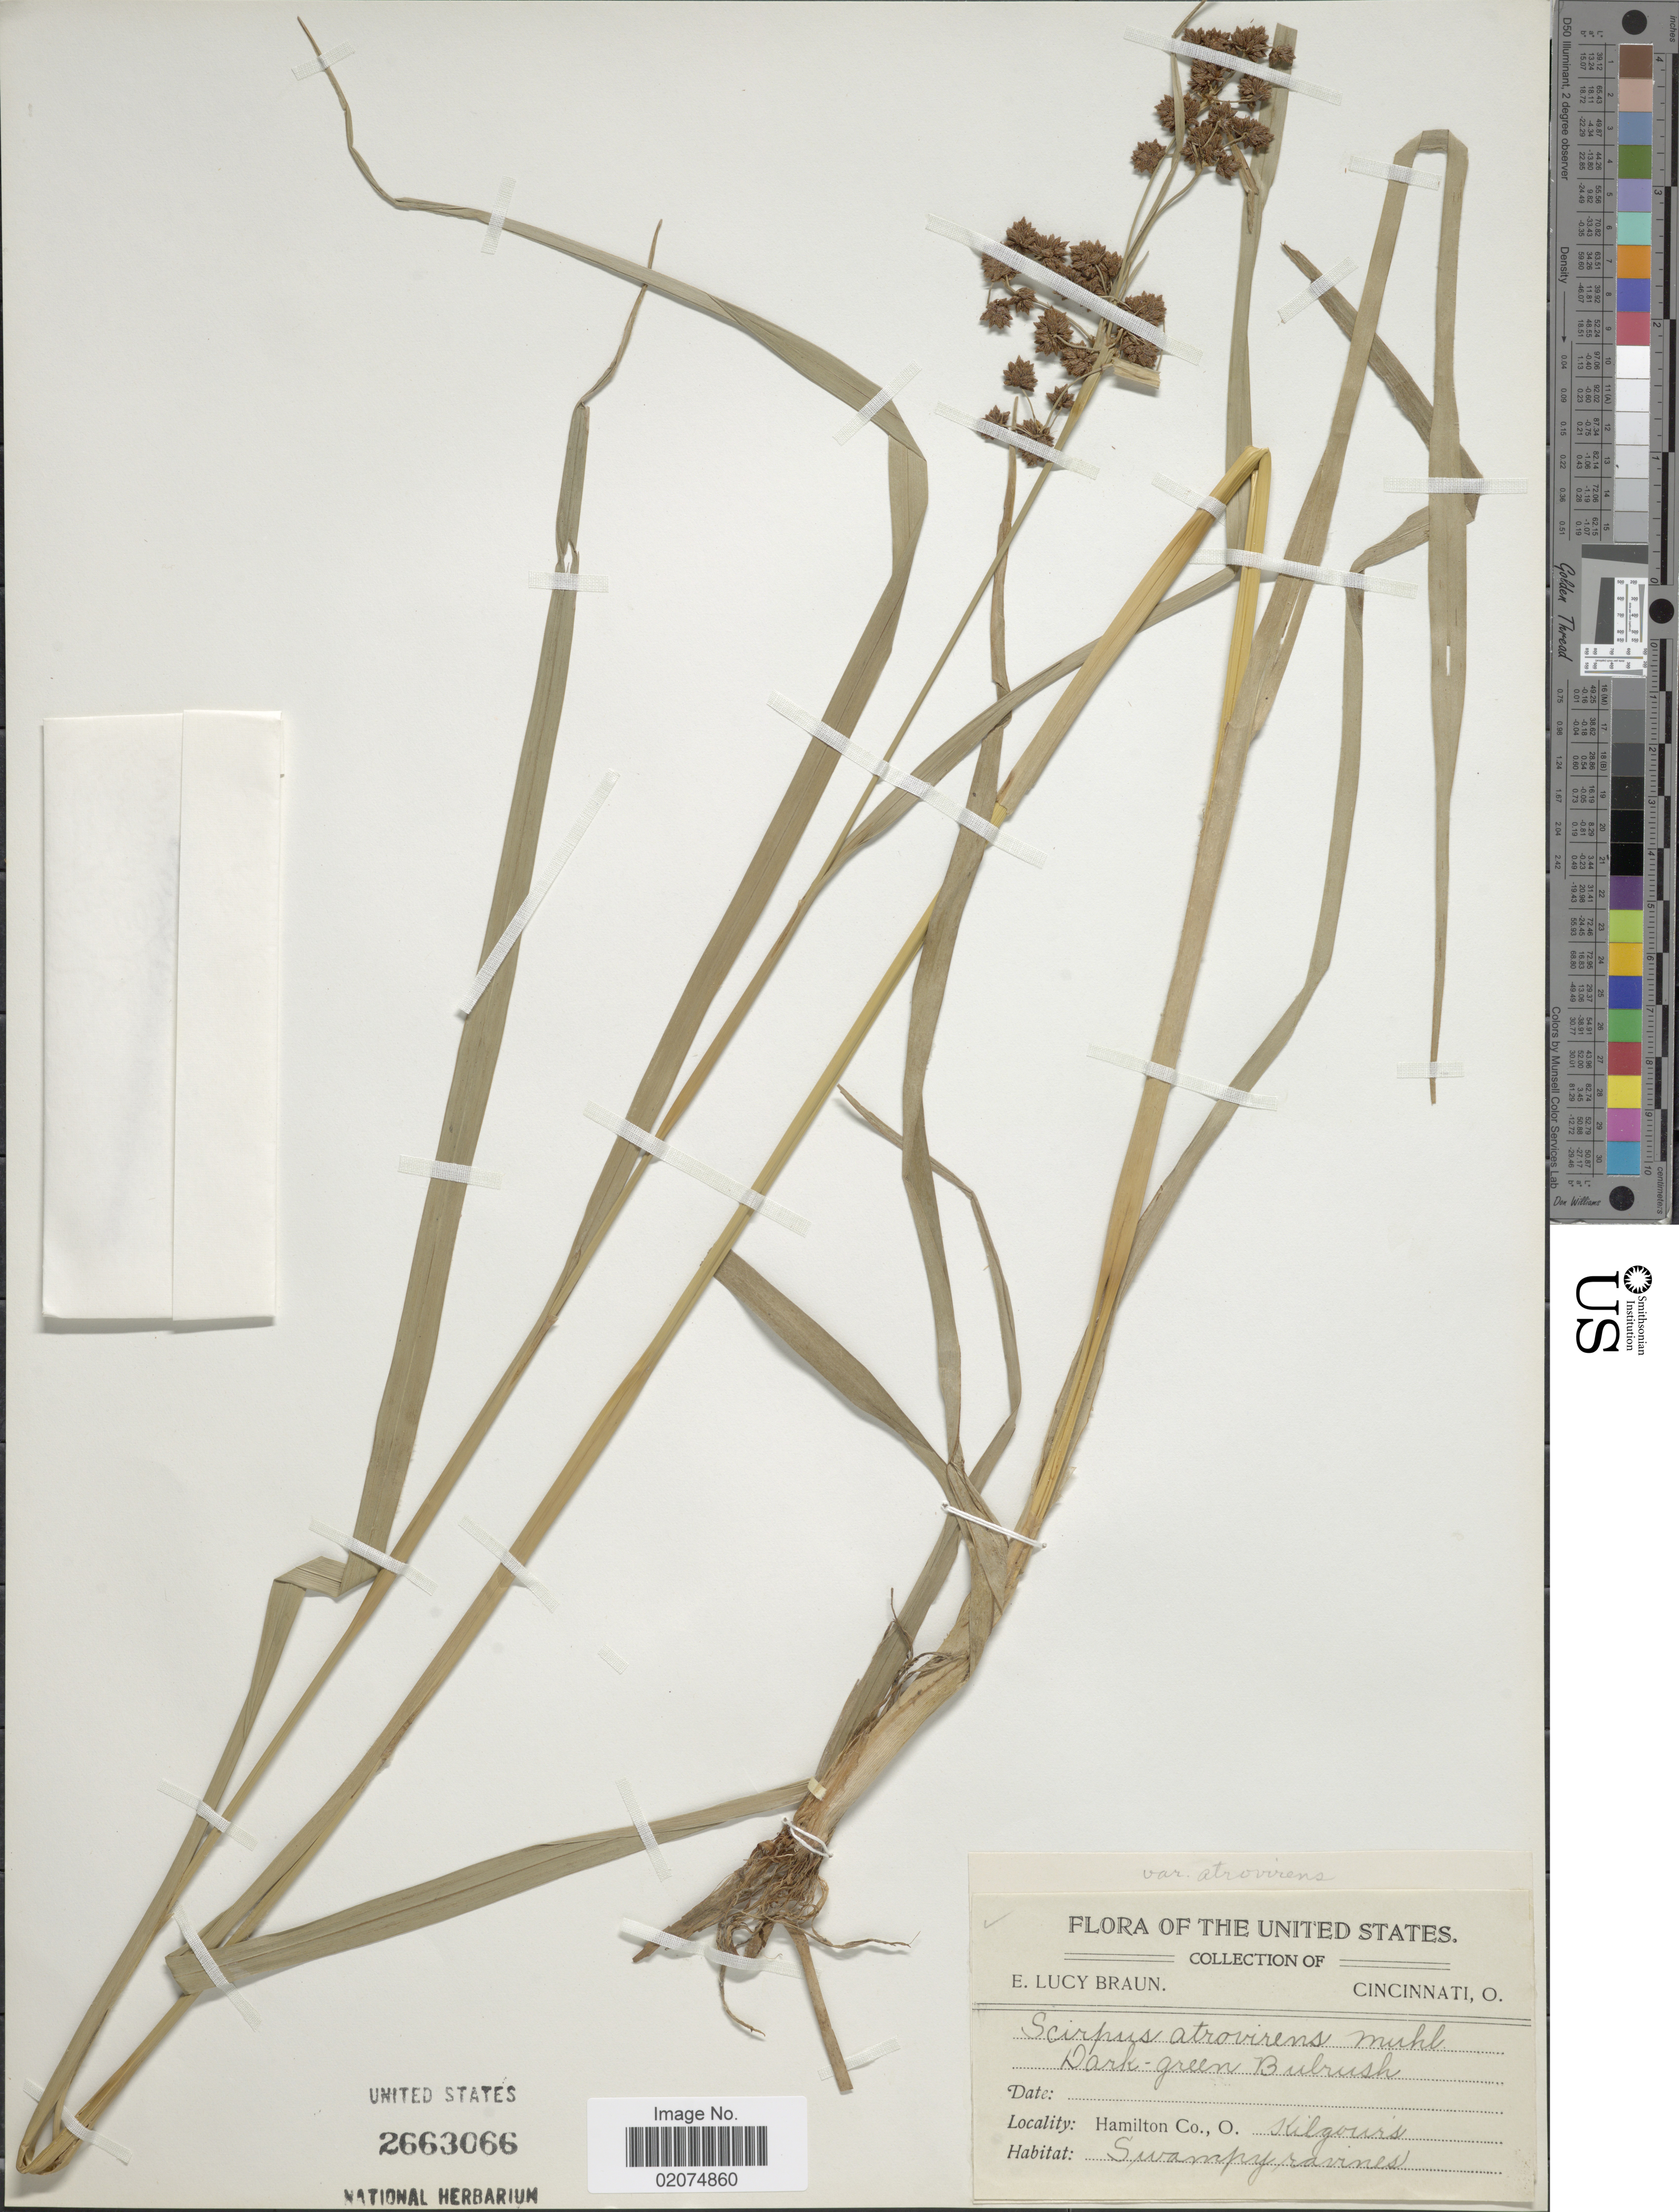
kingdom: Plantae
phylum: Tracheophyta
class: Liliopsida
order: Poales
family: Cyperaceae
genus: Scirpus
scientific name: Scirpus atrovirens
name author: Willd.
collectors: E. L. Braun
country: United States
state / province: Ohio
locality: Hamilton Co., O., Kilgour's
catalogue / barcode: US 2663066